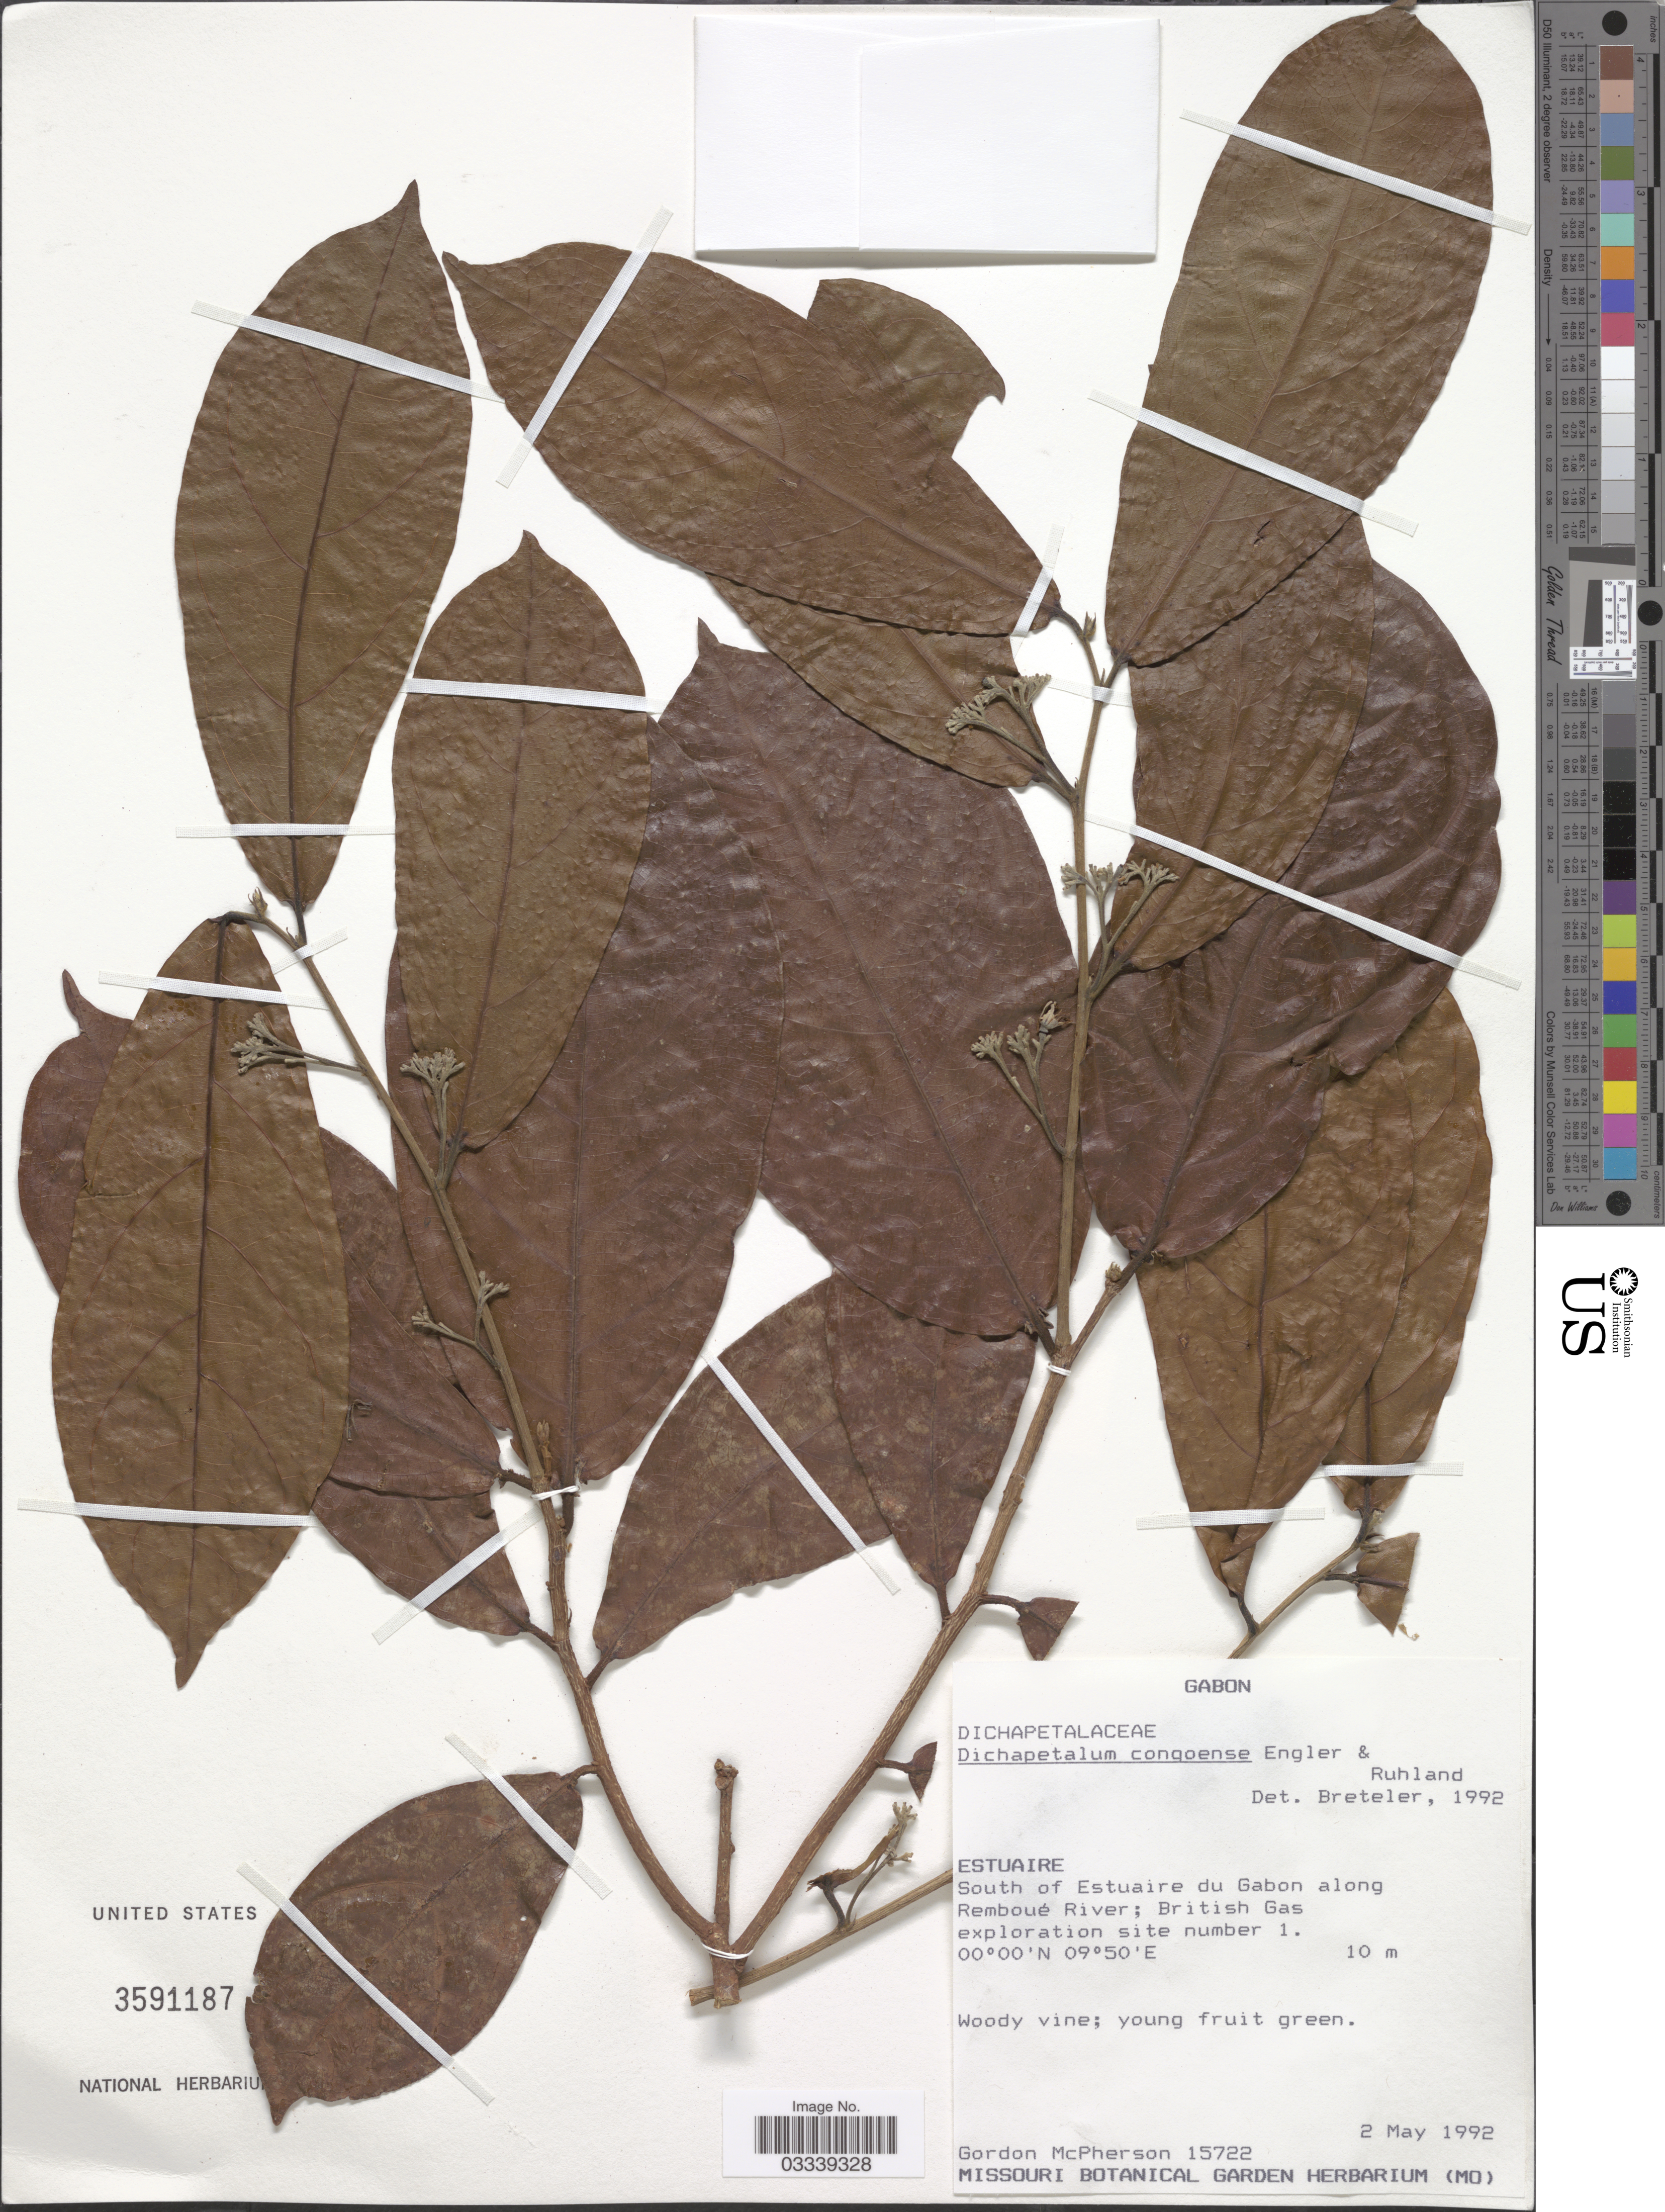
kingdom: Plantae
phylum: Tracheophyta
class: Magnoliopsida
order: Malpighiales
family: Dichapetalaceae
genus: Dichapetalum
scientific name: Dichapetalum congoense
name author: Engl. & Ruhland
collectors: G. McPherson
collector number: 15722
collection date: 1992-05-02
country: Gabon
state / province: Estuaire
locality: South of Estuaire du Gabon along Remboué River; British Gas exploration site number 1.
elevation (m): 10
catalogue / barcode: US 3591187